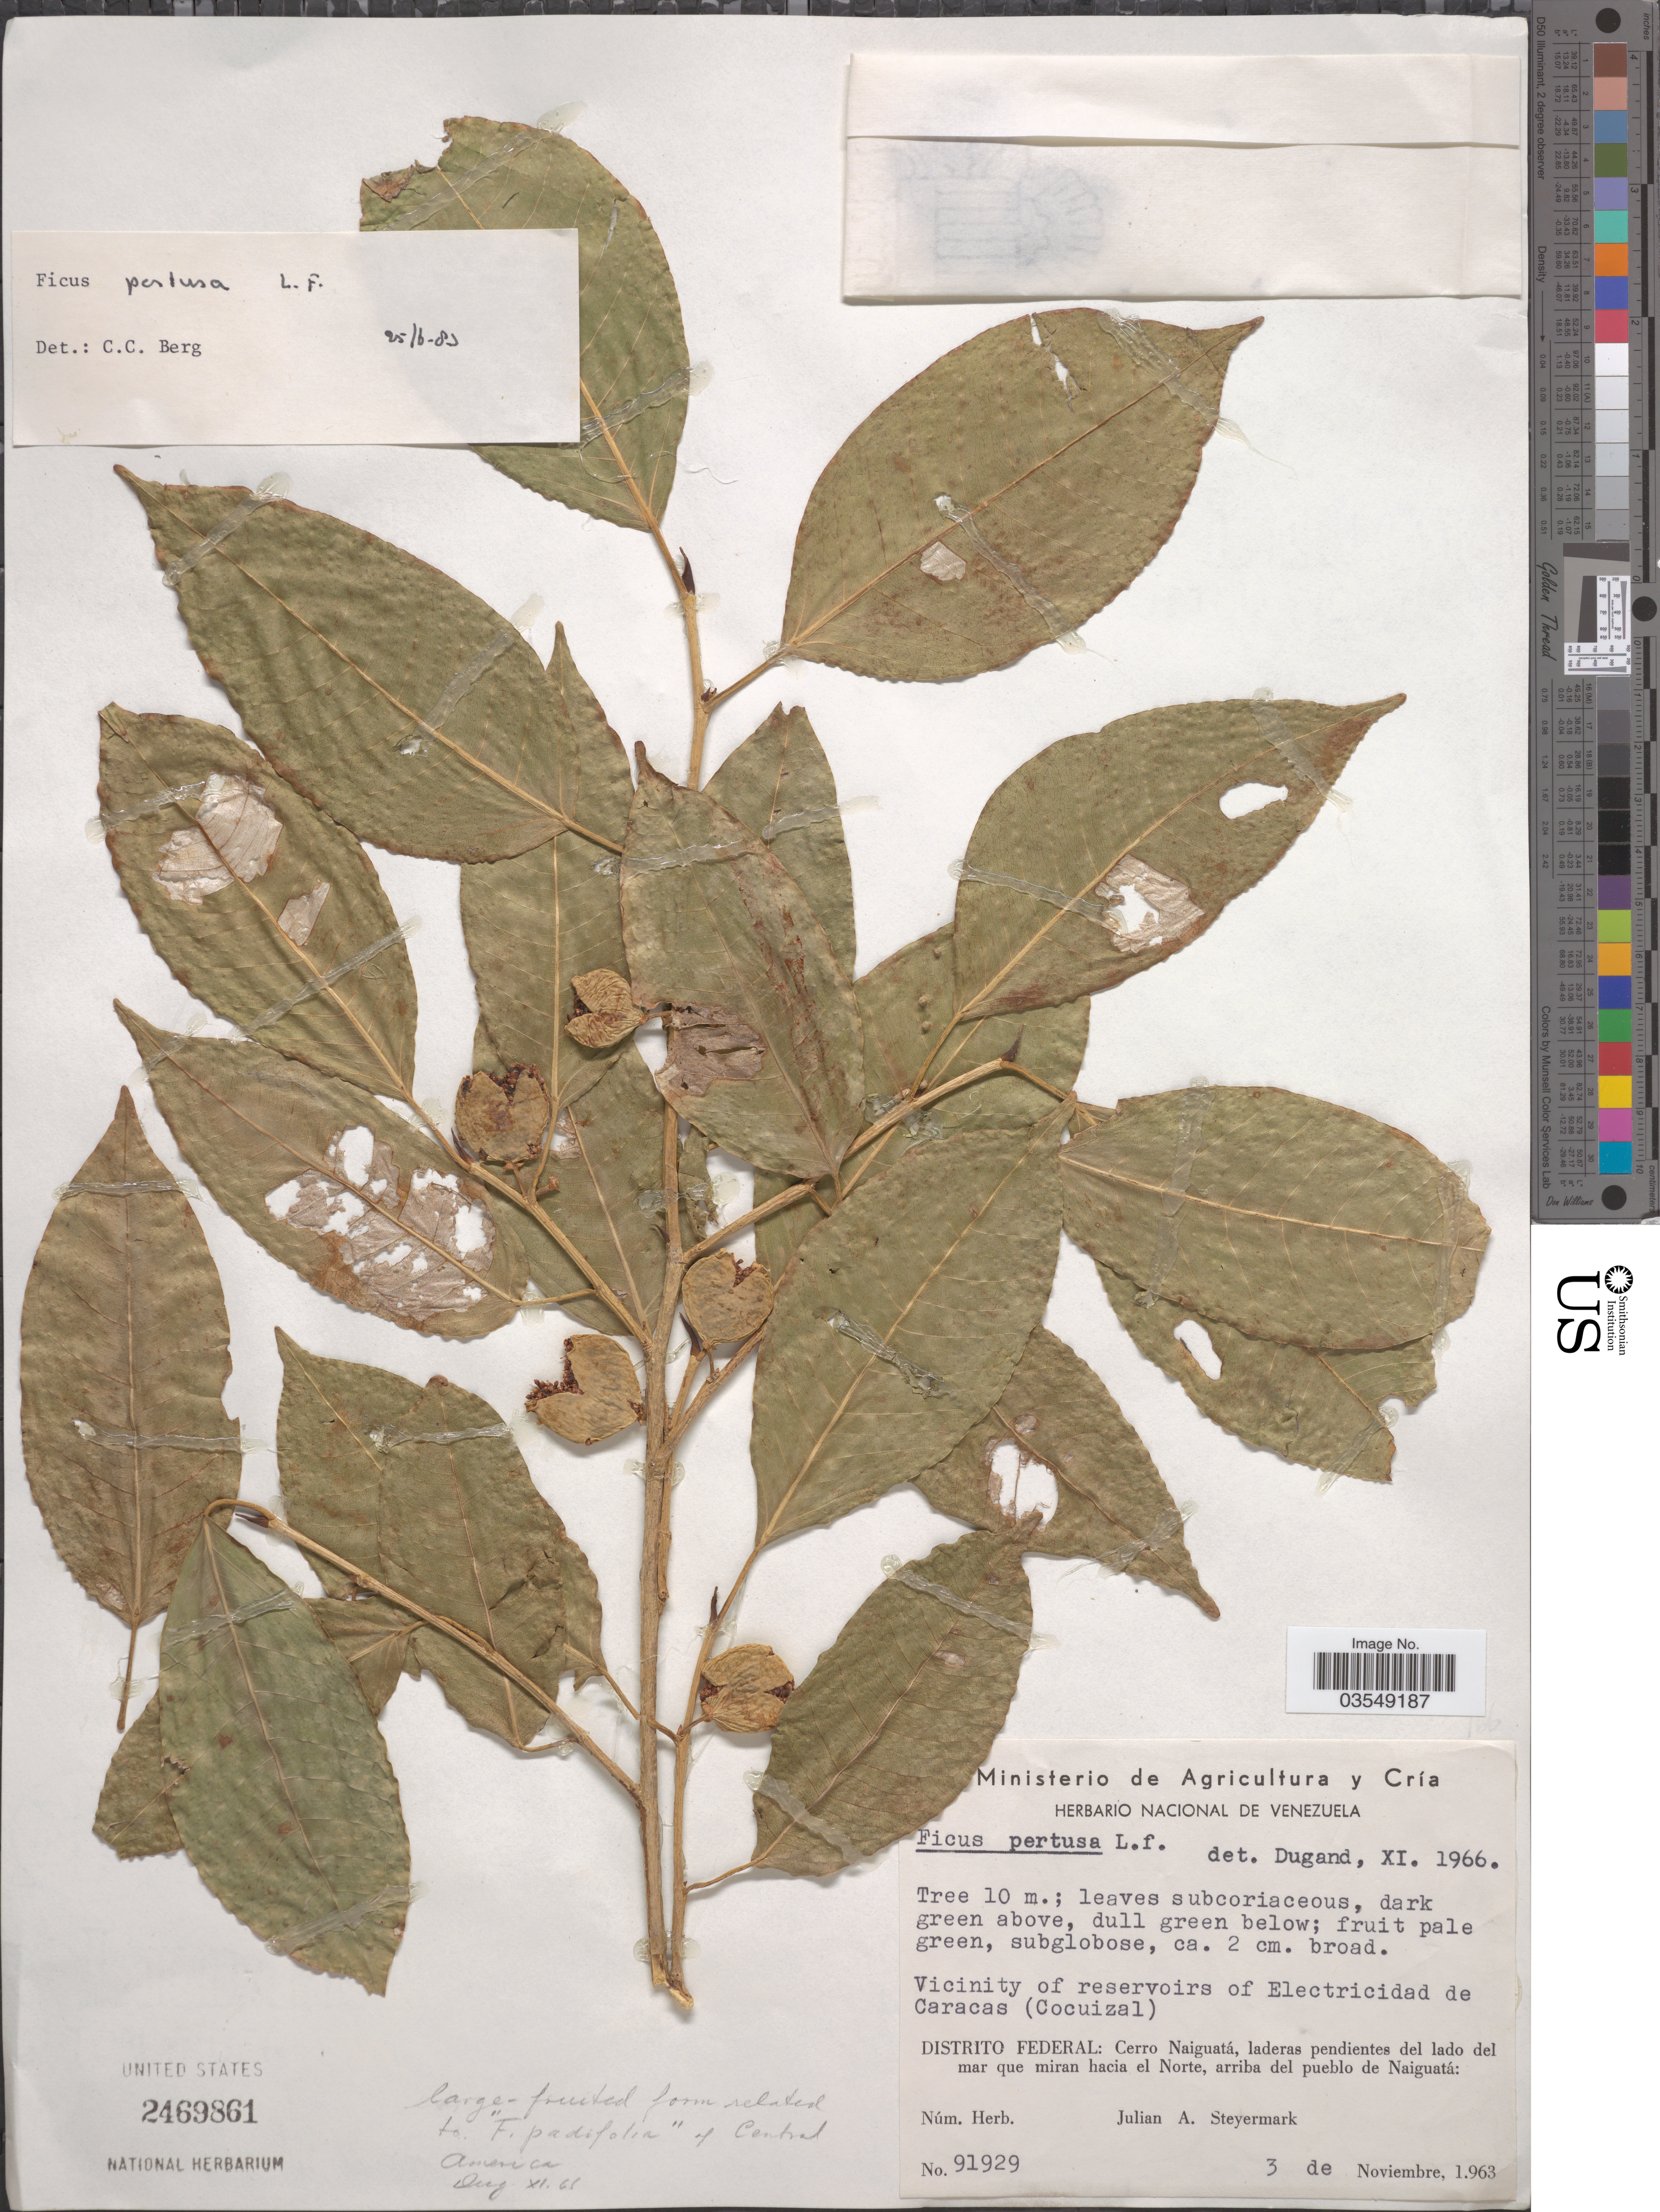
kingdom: Plantae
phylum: Tracheophyta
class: Magnoliopsida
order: Rosales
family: Moraceae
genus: Ficus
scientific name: Ficus pertusa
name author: L. f.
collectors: J. Steyermark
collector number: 91929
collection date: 1963-11-03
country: Venezuela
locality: Vicinity of reservoirs of Electricidad de Caracas (Cocuizal). Distrito Federal: Cerro Naiguatá, laderas pendientes del lado del mar que miran hacia el Norte, arriba del pueblo de Naiguatá.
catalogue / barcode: US 2469861